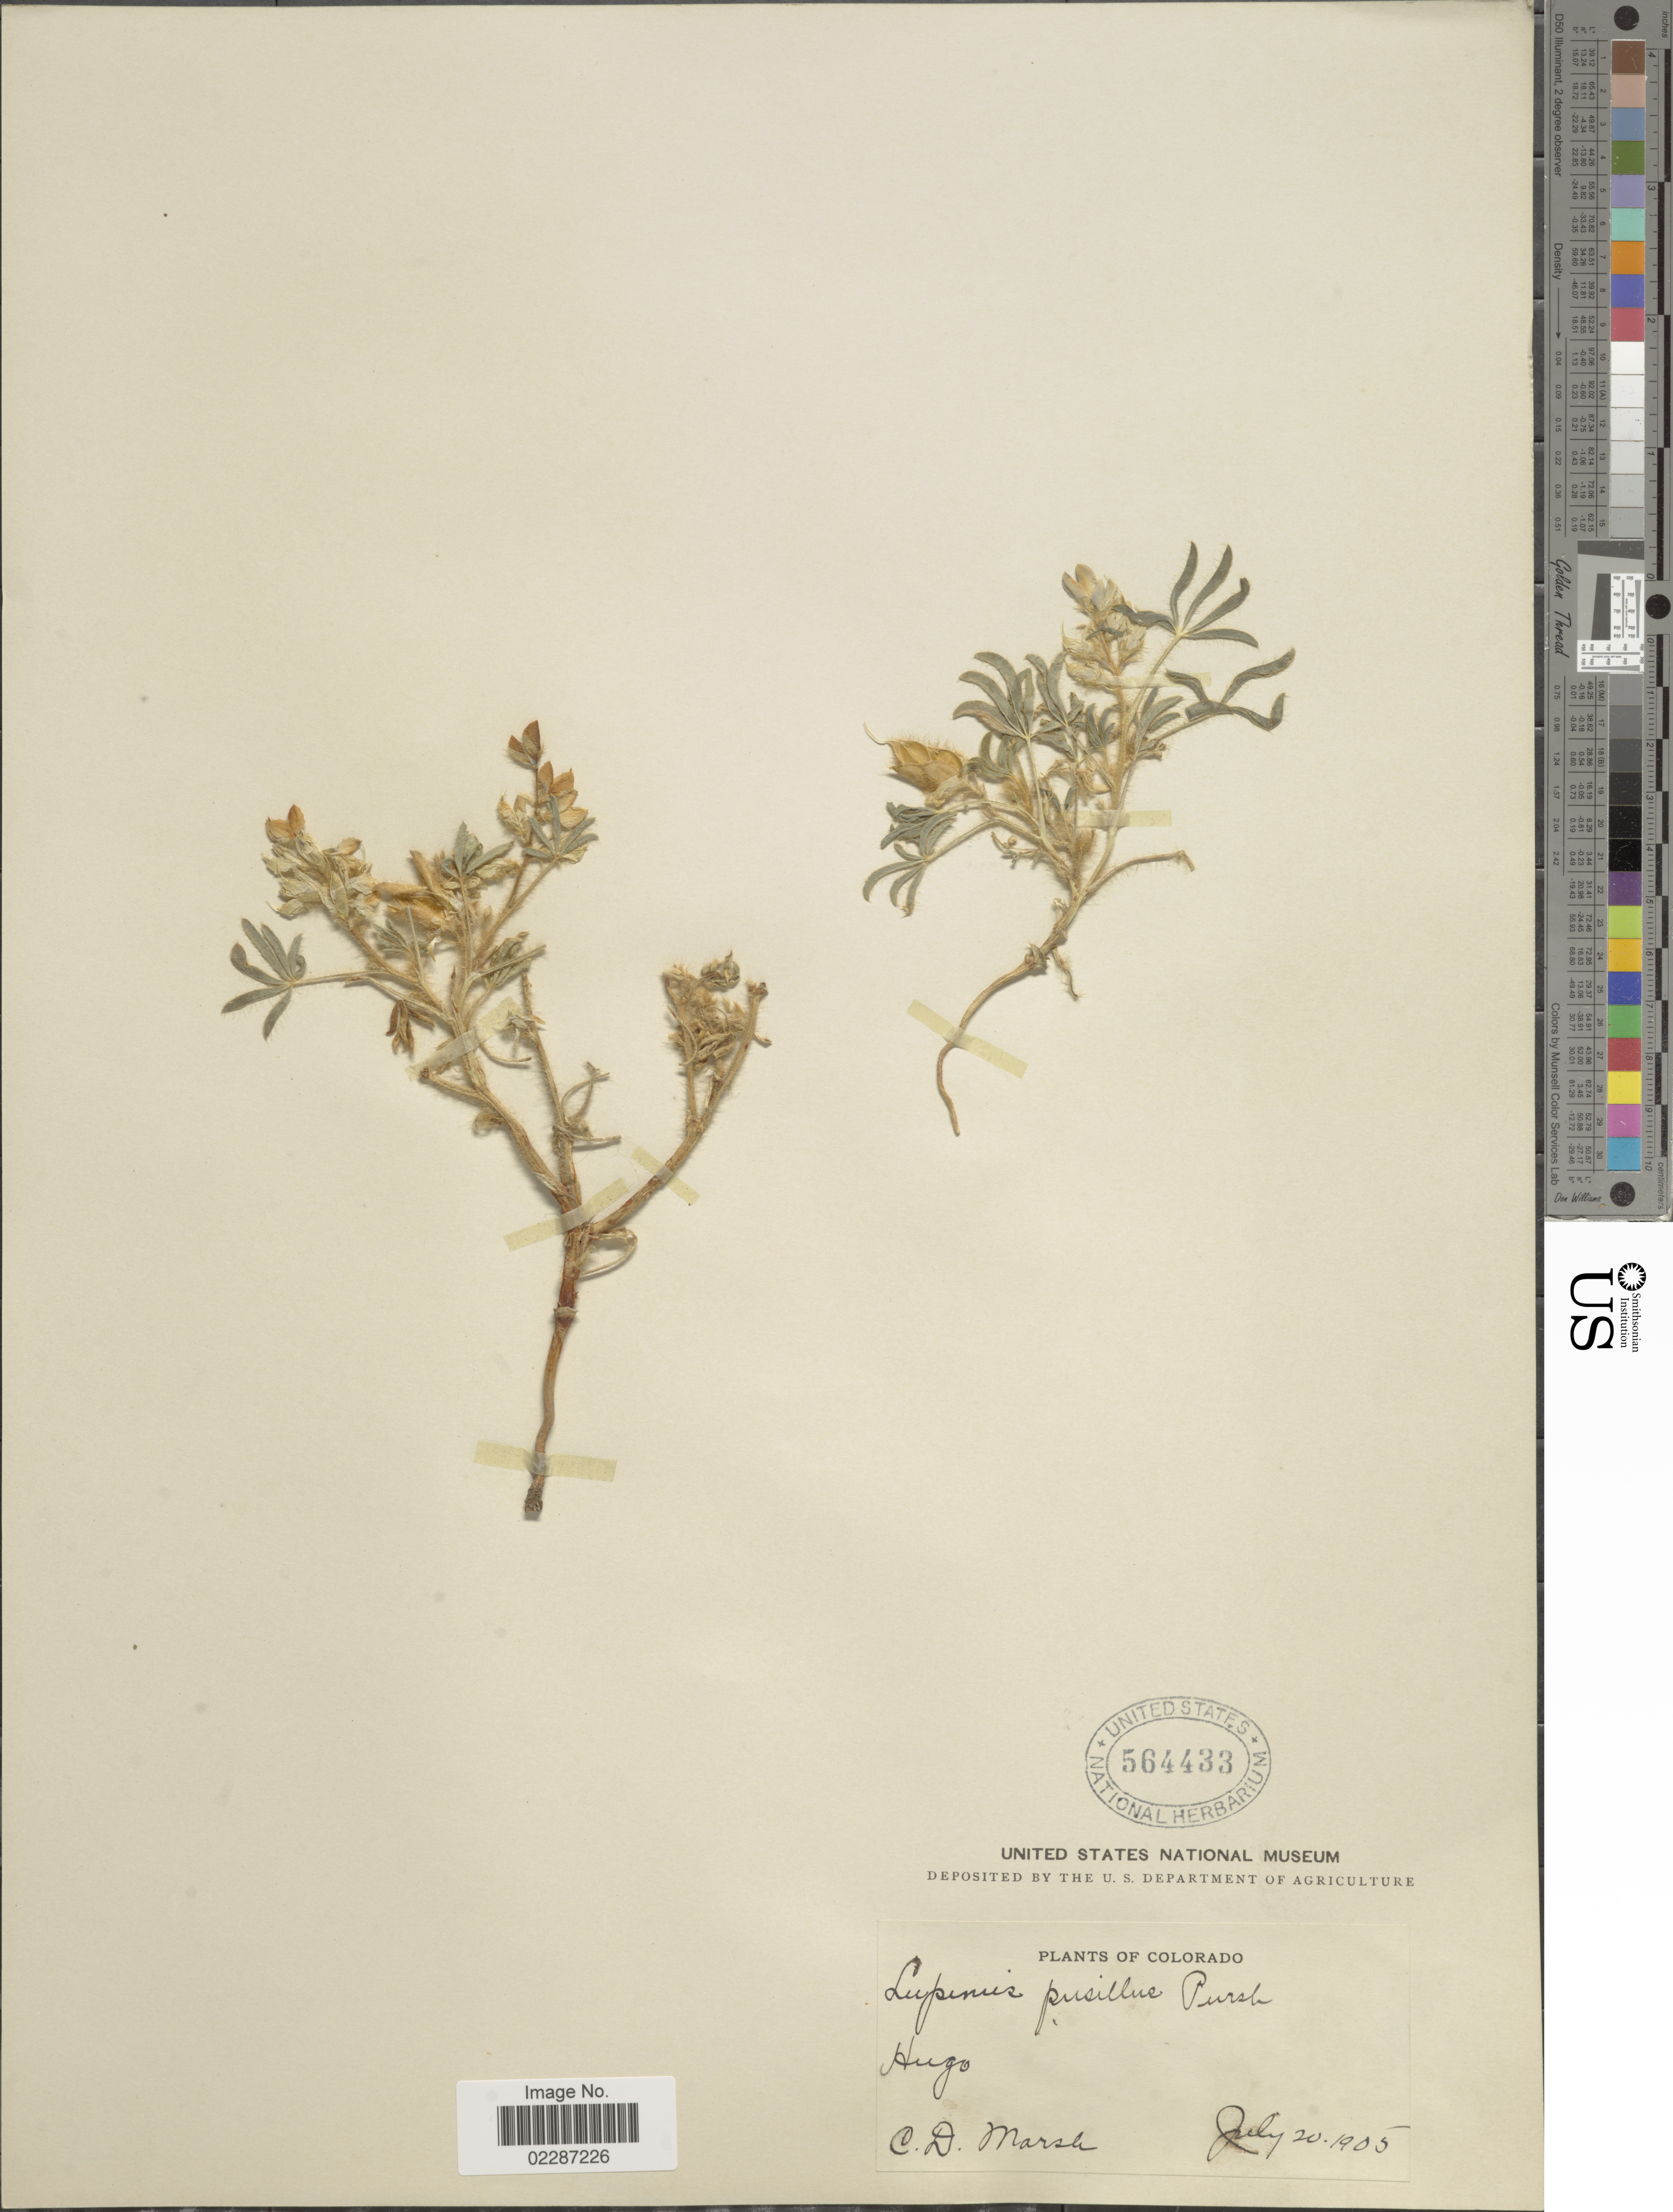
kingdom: Plantae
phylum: Tracheophyta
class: Magnoliopsida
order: Fabales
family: Fabaceae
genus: Lupinus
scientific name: Lupinus pusillus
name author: Pursh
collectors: C. D. Marsh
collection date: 1905-07-20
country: United States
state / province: Colorado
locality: Hugo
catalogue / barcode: US 564433